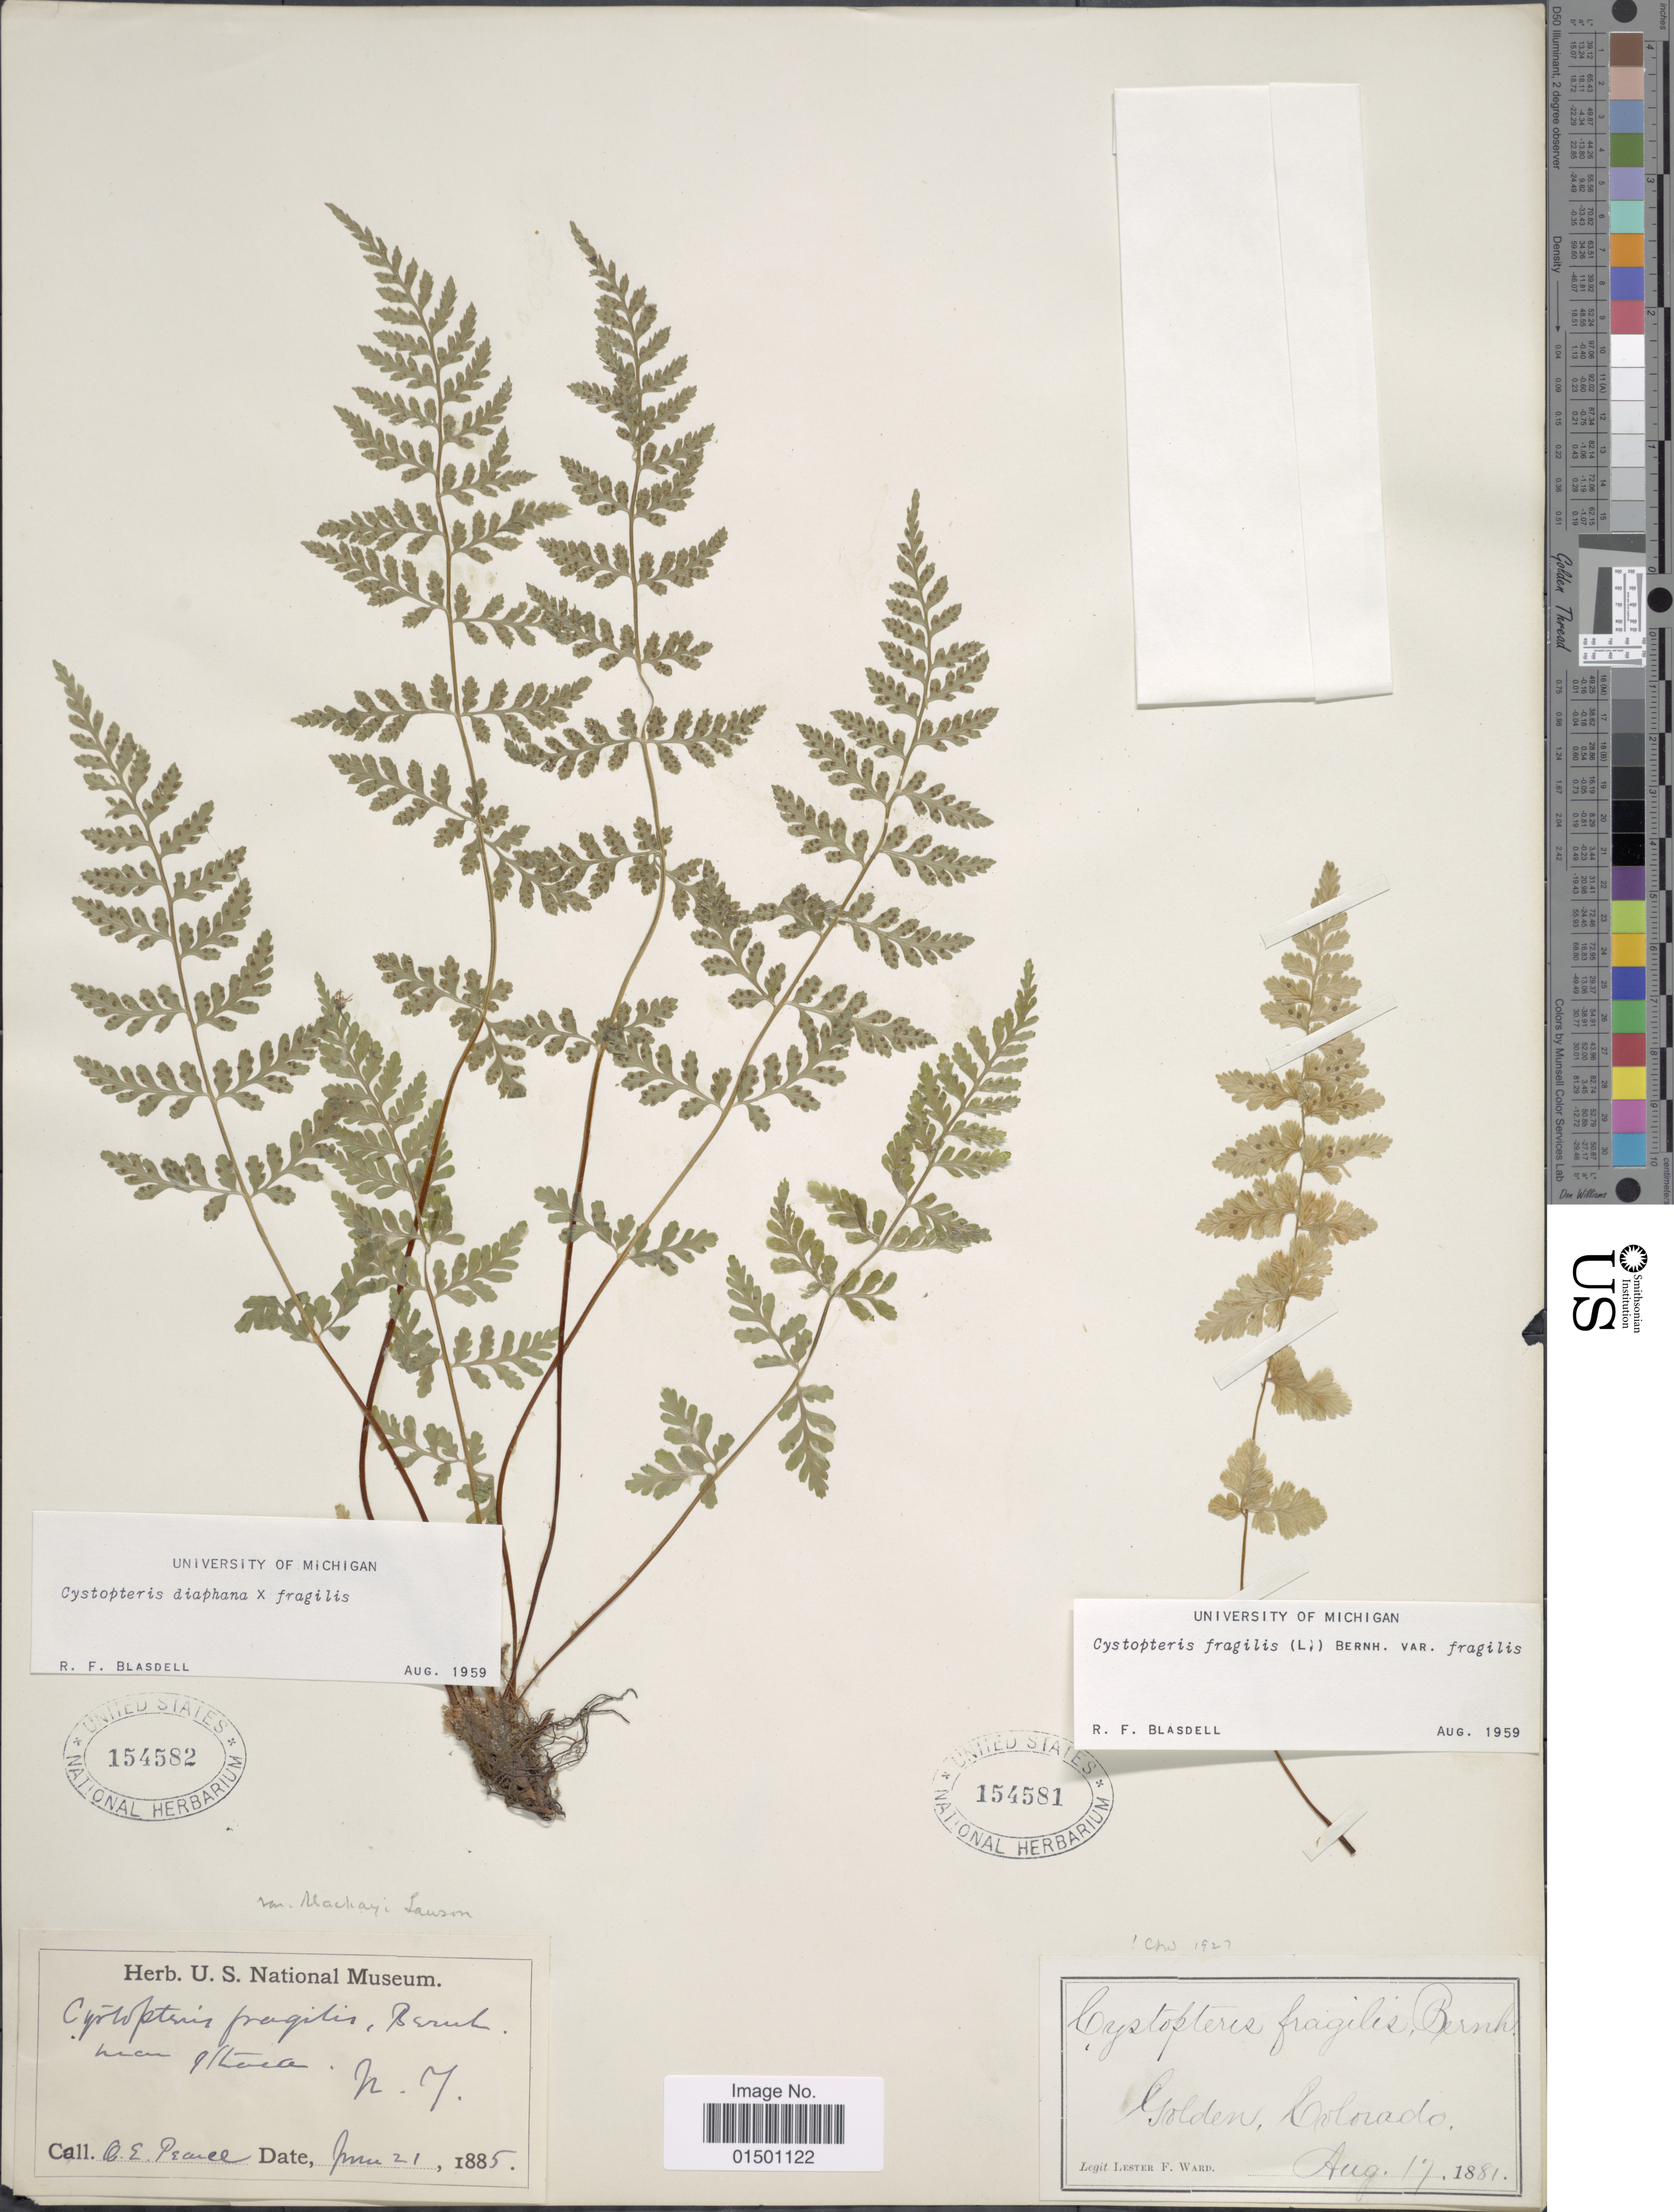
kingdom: Plantae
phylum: Tracheophyta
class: Polypodiopsida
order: Polypodiales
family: Cystopteridaceae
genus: Cystopteris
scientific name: Cystopteris diaphana x C. fragilis (L.) Bernh.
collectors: O. E. Pearce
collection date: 1885-06-21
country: United States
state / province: New York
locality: Near Ithaca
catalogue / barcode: US 154582